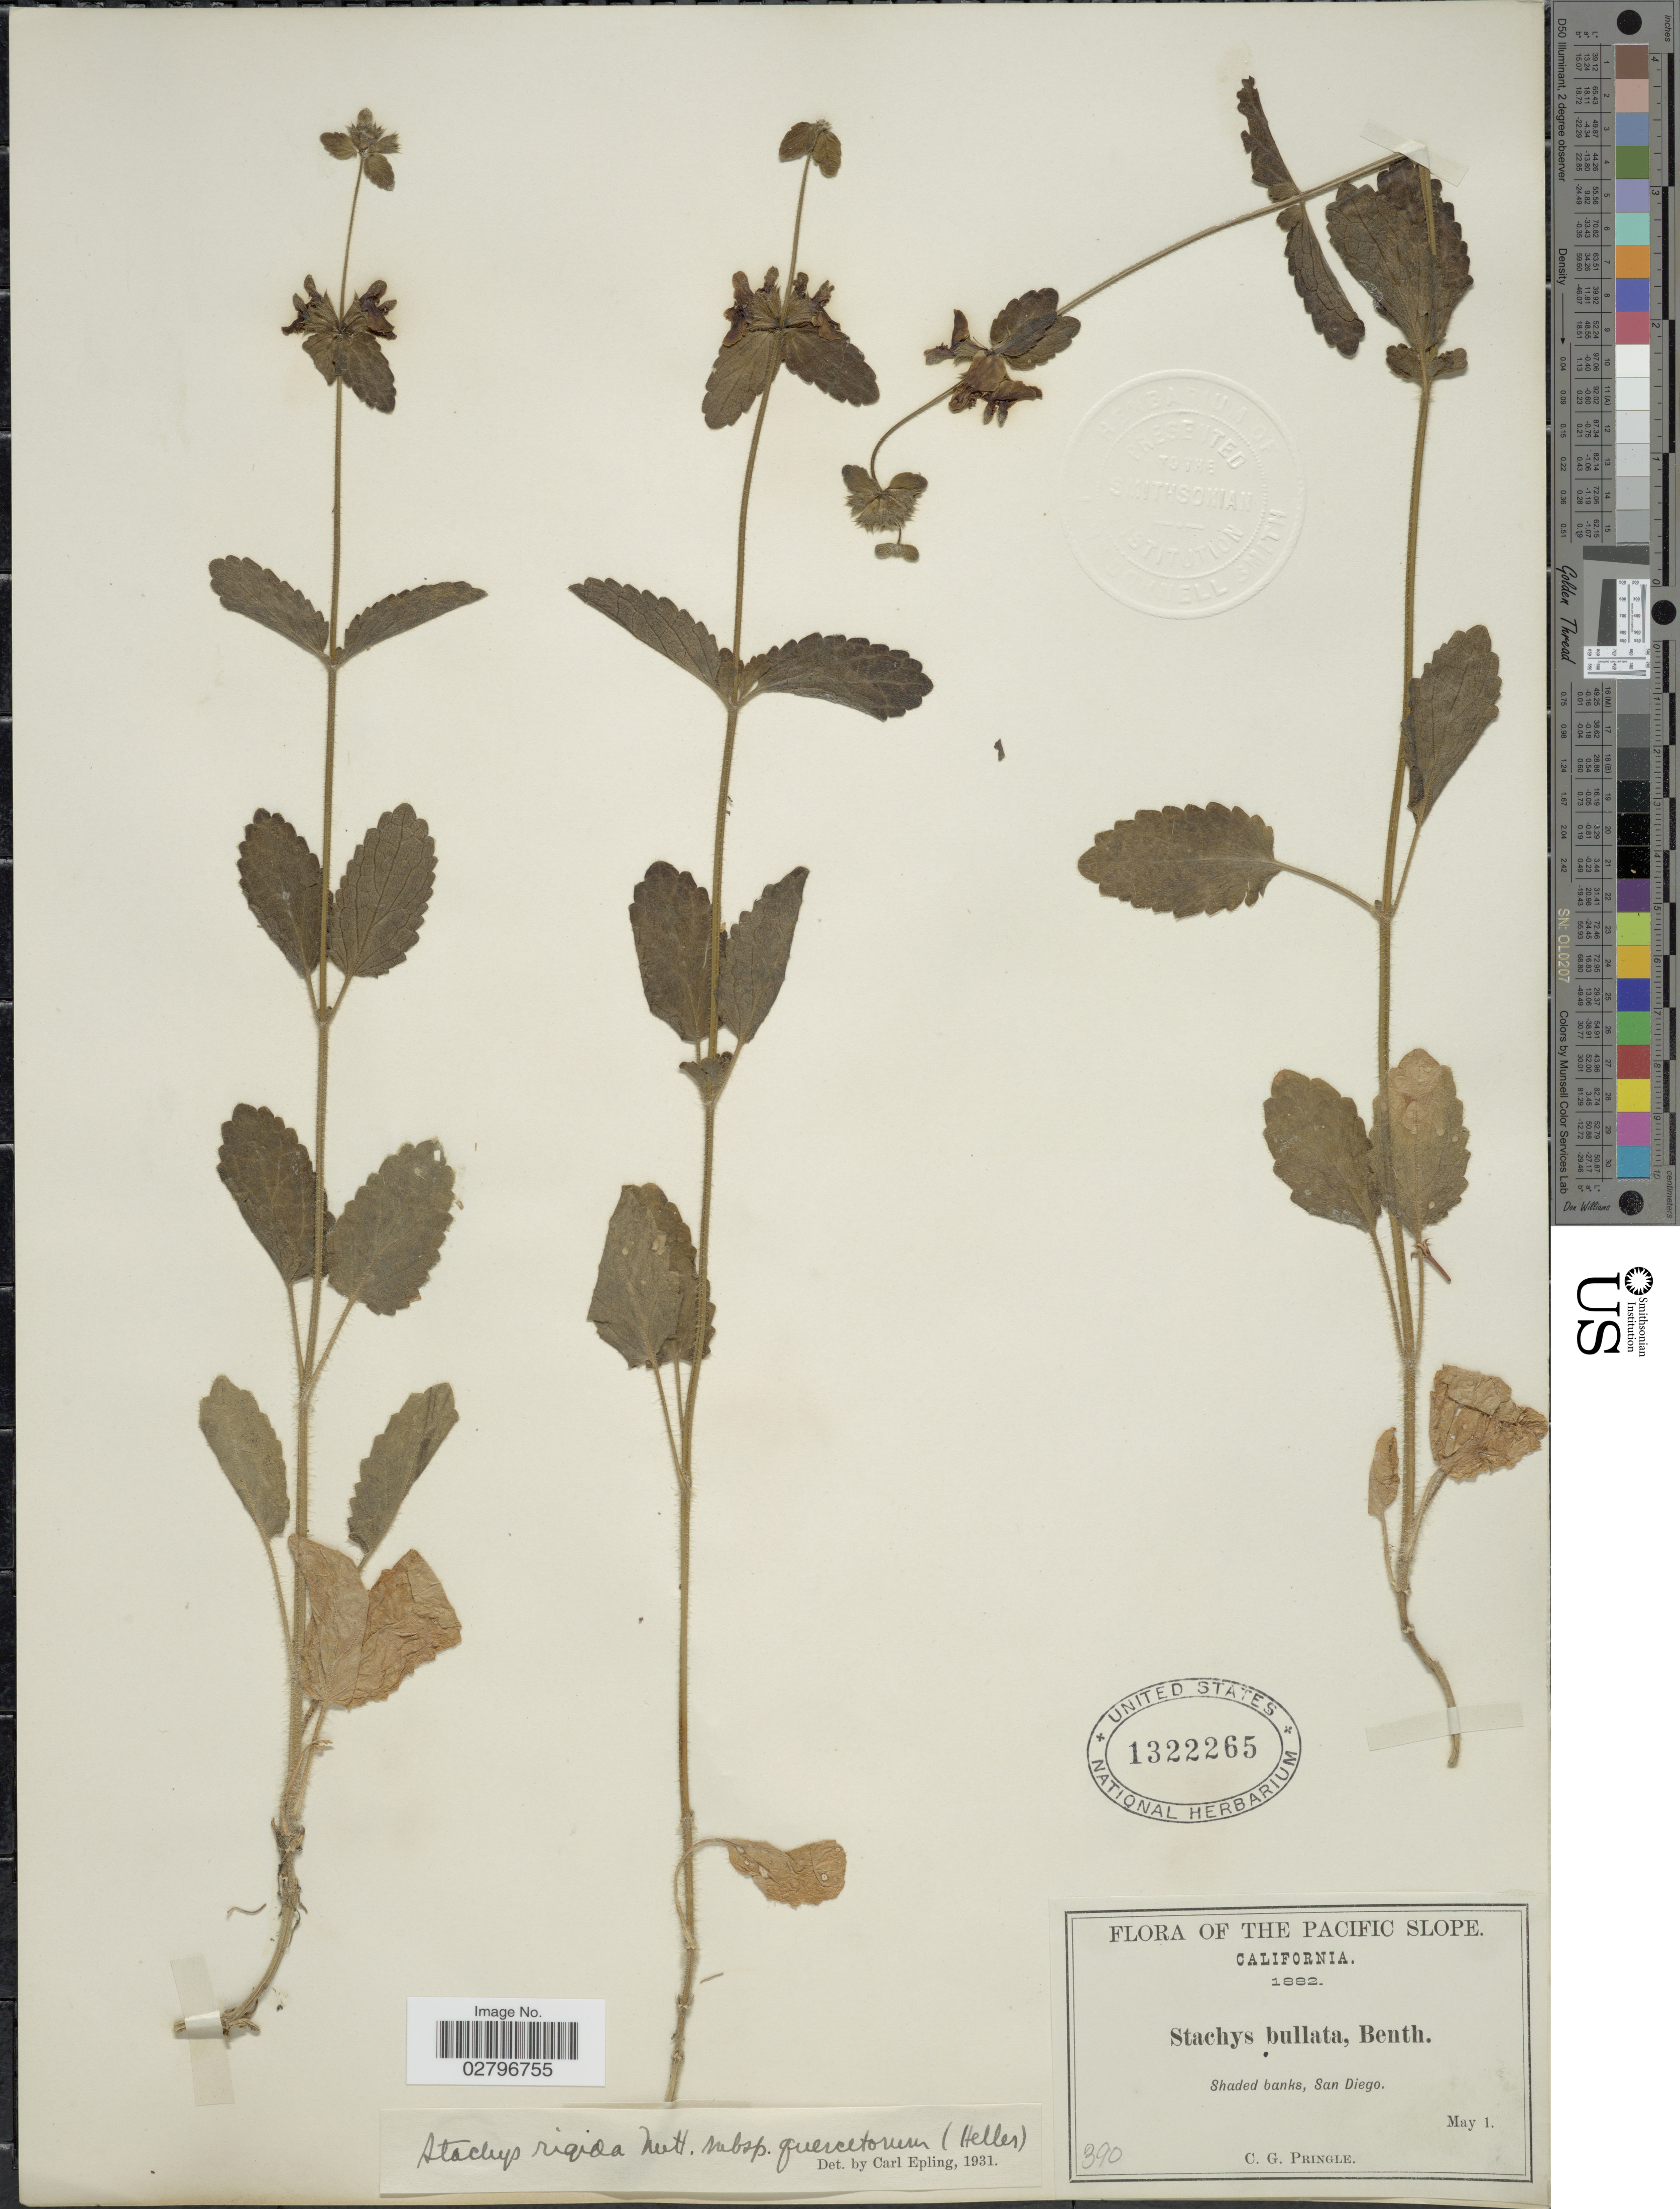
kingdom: Plantae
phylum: Tracheophyta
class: Magnoliopsida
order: Lamiales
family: Lamiaceae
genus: Stachys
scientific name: Stachys rigida subsp. quercetorum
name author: (A. Heller) Epling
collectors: C. G. Pringle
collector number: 390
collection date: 1882-05-01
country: United States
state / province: California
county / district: San Diego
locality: The Pacific Slope, Shaded banks, San Diego.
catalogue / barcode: US 1322265